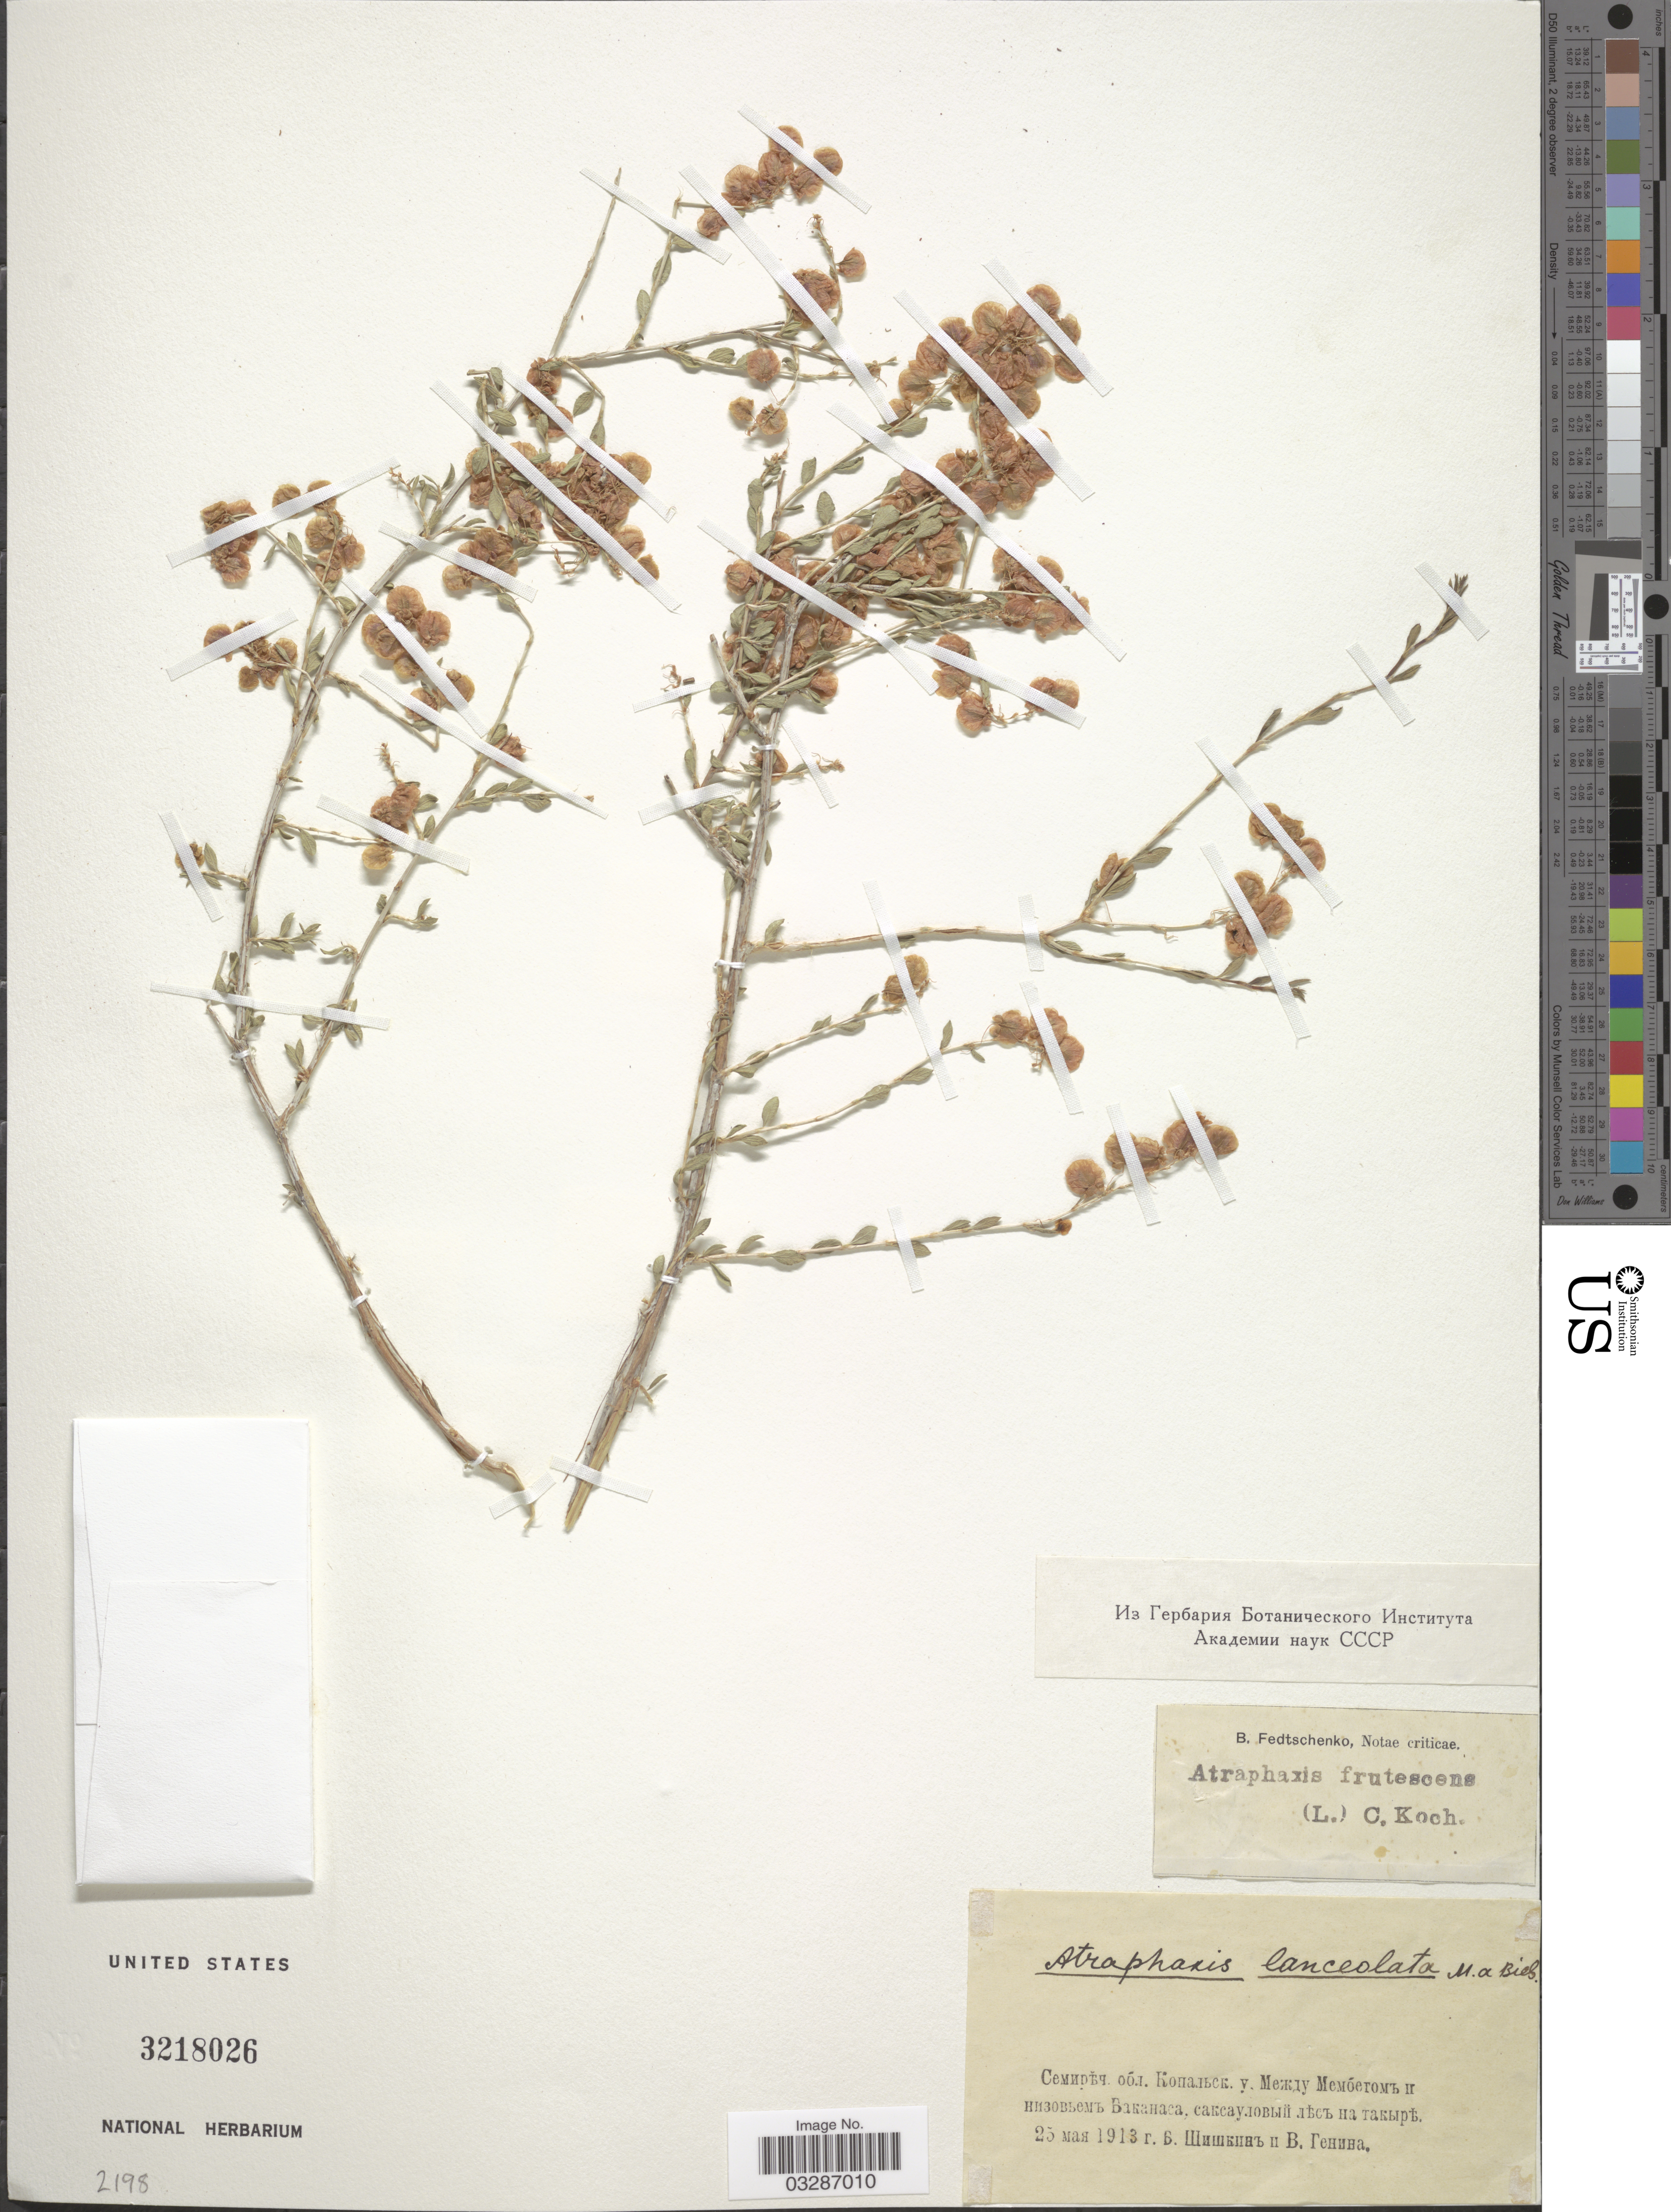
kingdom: Plantae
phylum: Tracheophyta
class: Magnoliopsida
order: Caryophyllales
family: Polygonaceae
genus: Atraphaxis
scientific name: Atraphaxis frutescens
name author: (L.) K. Koch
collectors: B. Shishkin & V. Genina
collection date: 1913-05-23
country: Kazakhstan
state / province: Almaty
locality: Between Mimbeg and Bakanas.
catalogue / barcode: US 3218026